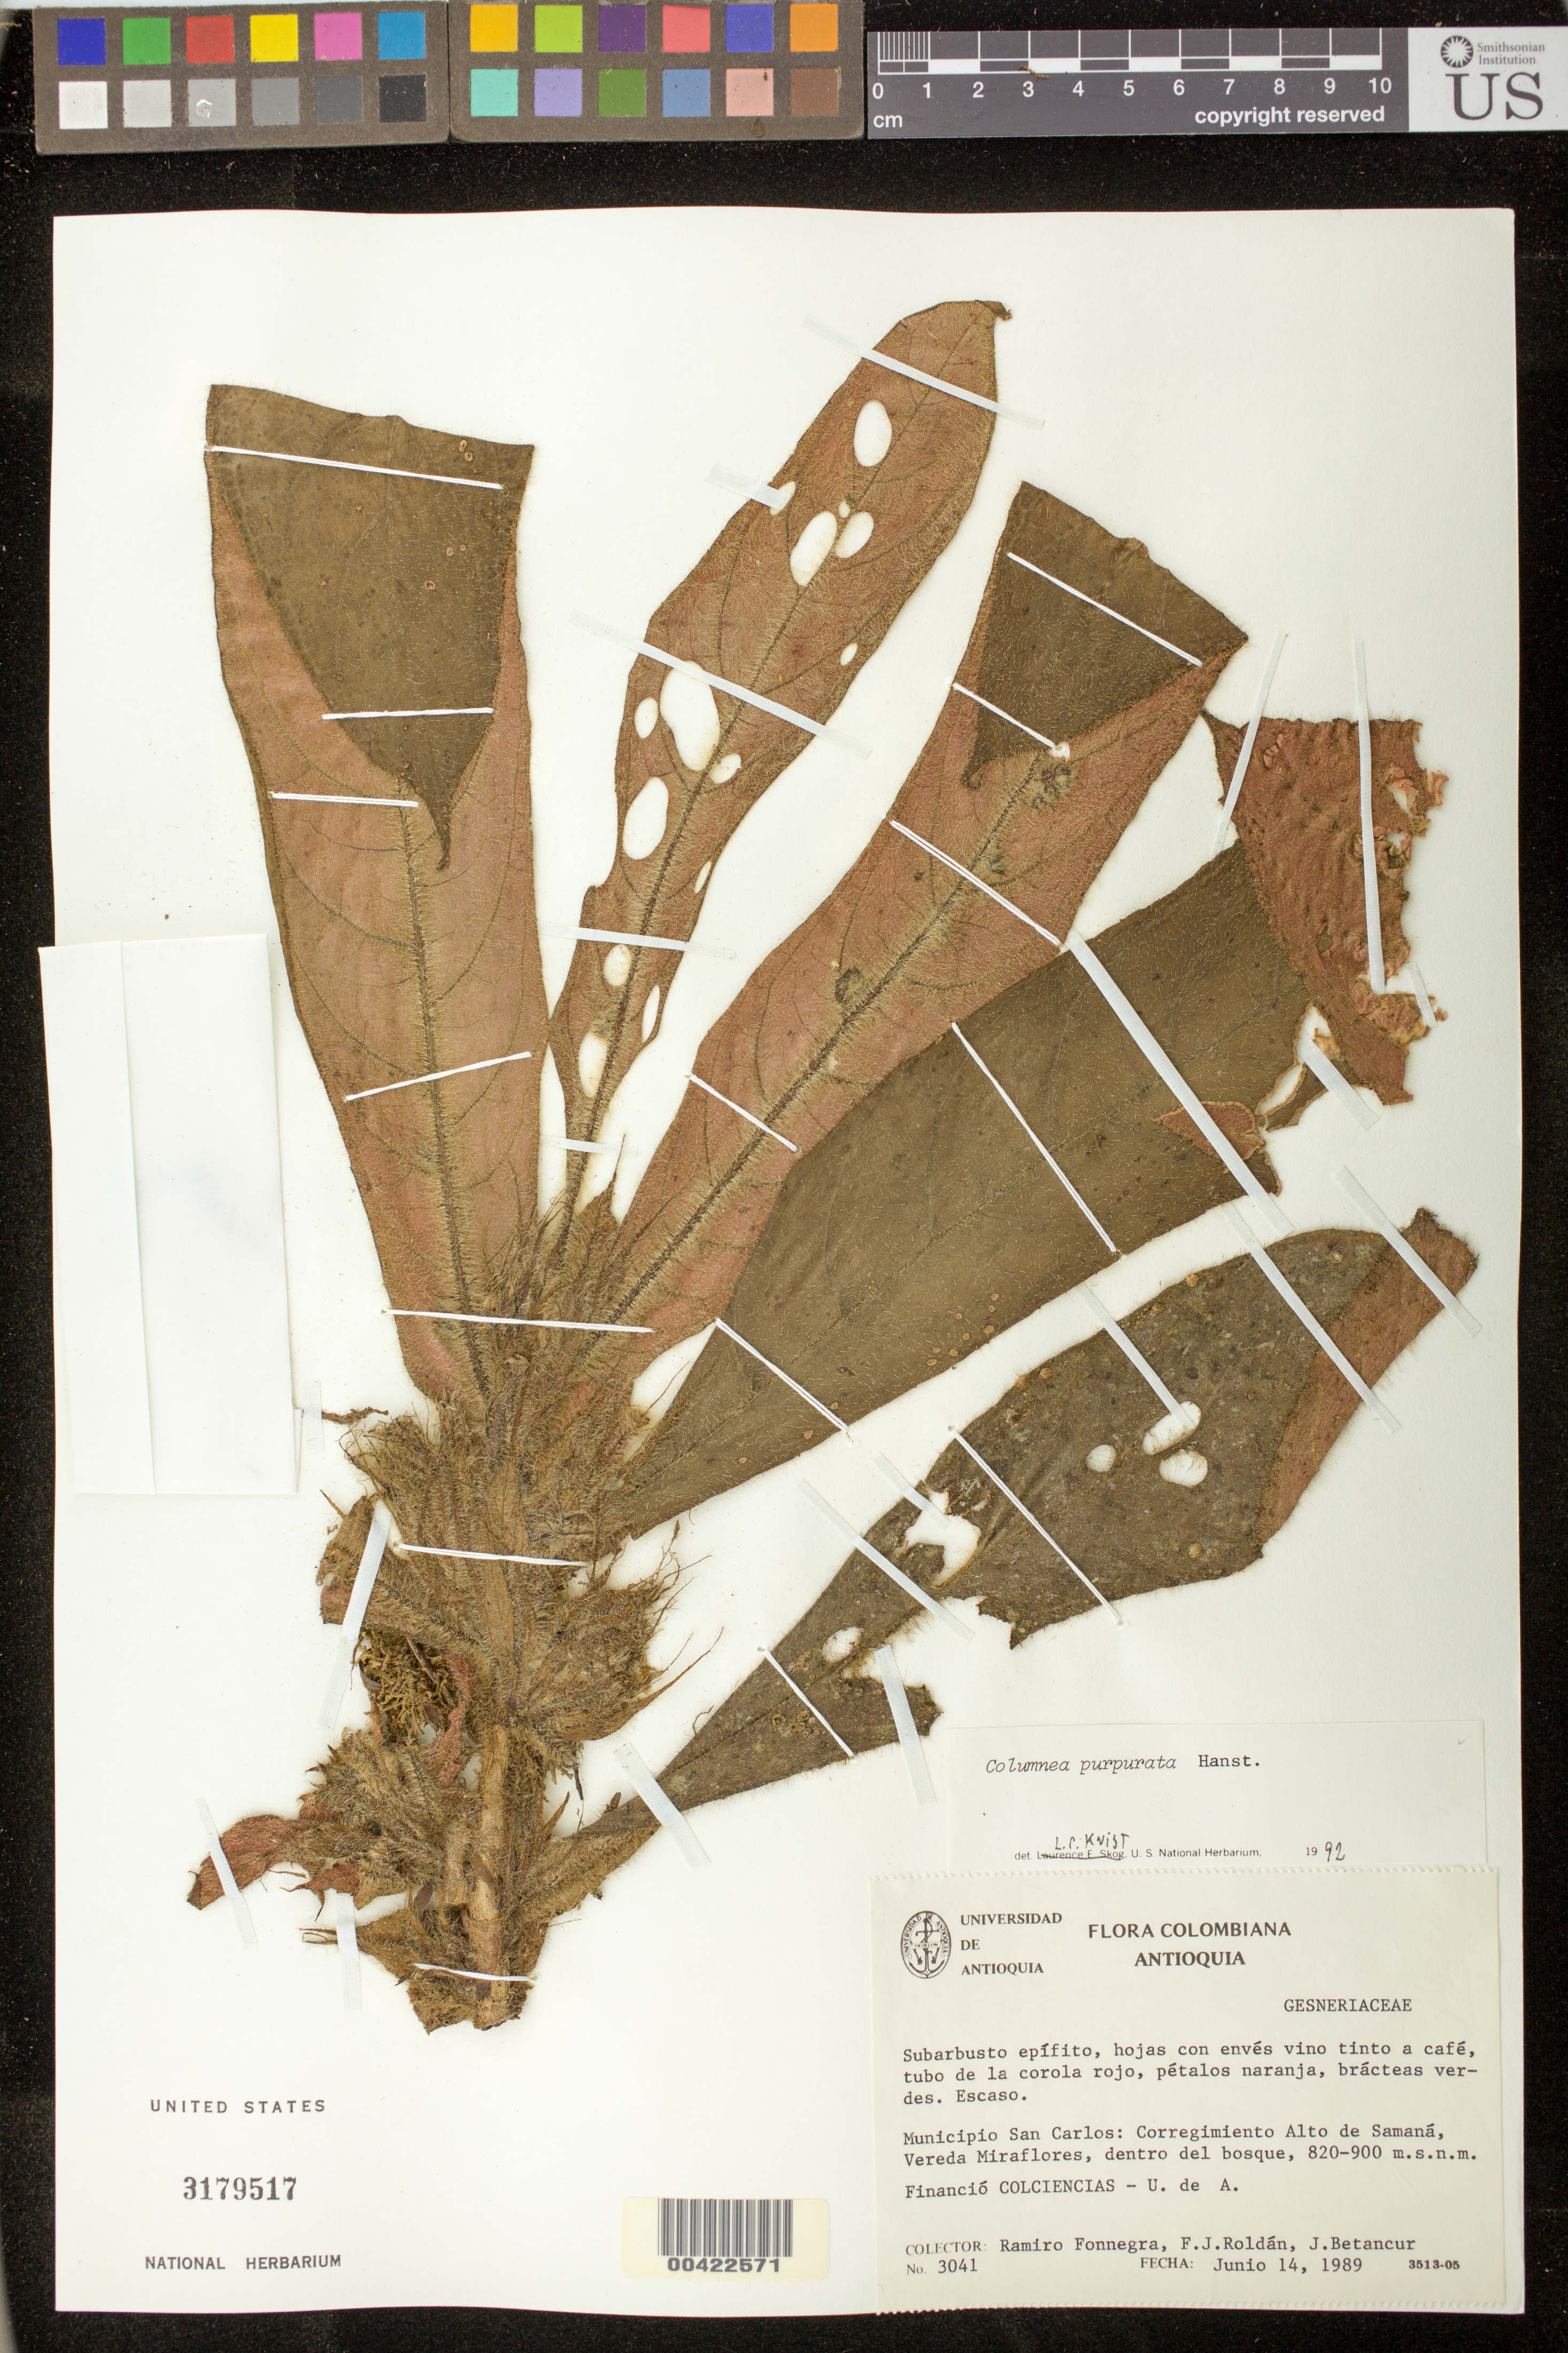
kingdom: Plantae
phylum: Tracheophyta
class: Magnoliopsida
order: Lamiales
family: Gesneriaceae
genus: Columnea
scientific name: Columnea purpurata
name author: Hanst.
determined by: Clark, J. L., (SEL), The Marie Selby Botanical Garden (UNITED STATES)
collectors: R. Fonnegra G., F. J. Roldán & J. C. Betancur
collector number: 3041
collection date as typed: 14 Jun 1989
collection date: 1989-06-14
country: Colombia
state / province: Antioquia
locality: San Carlos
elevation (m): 820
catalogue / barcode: US 3179517